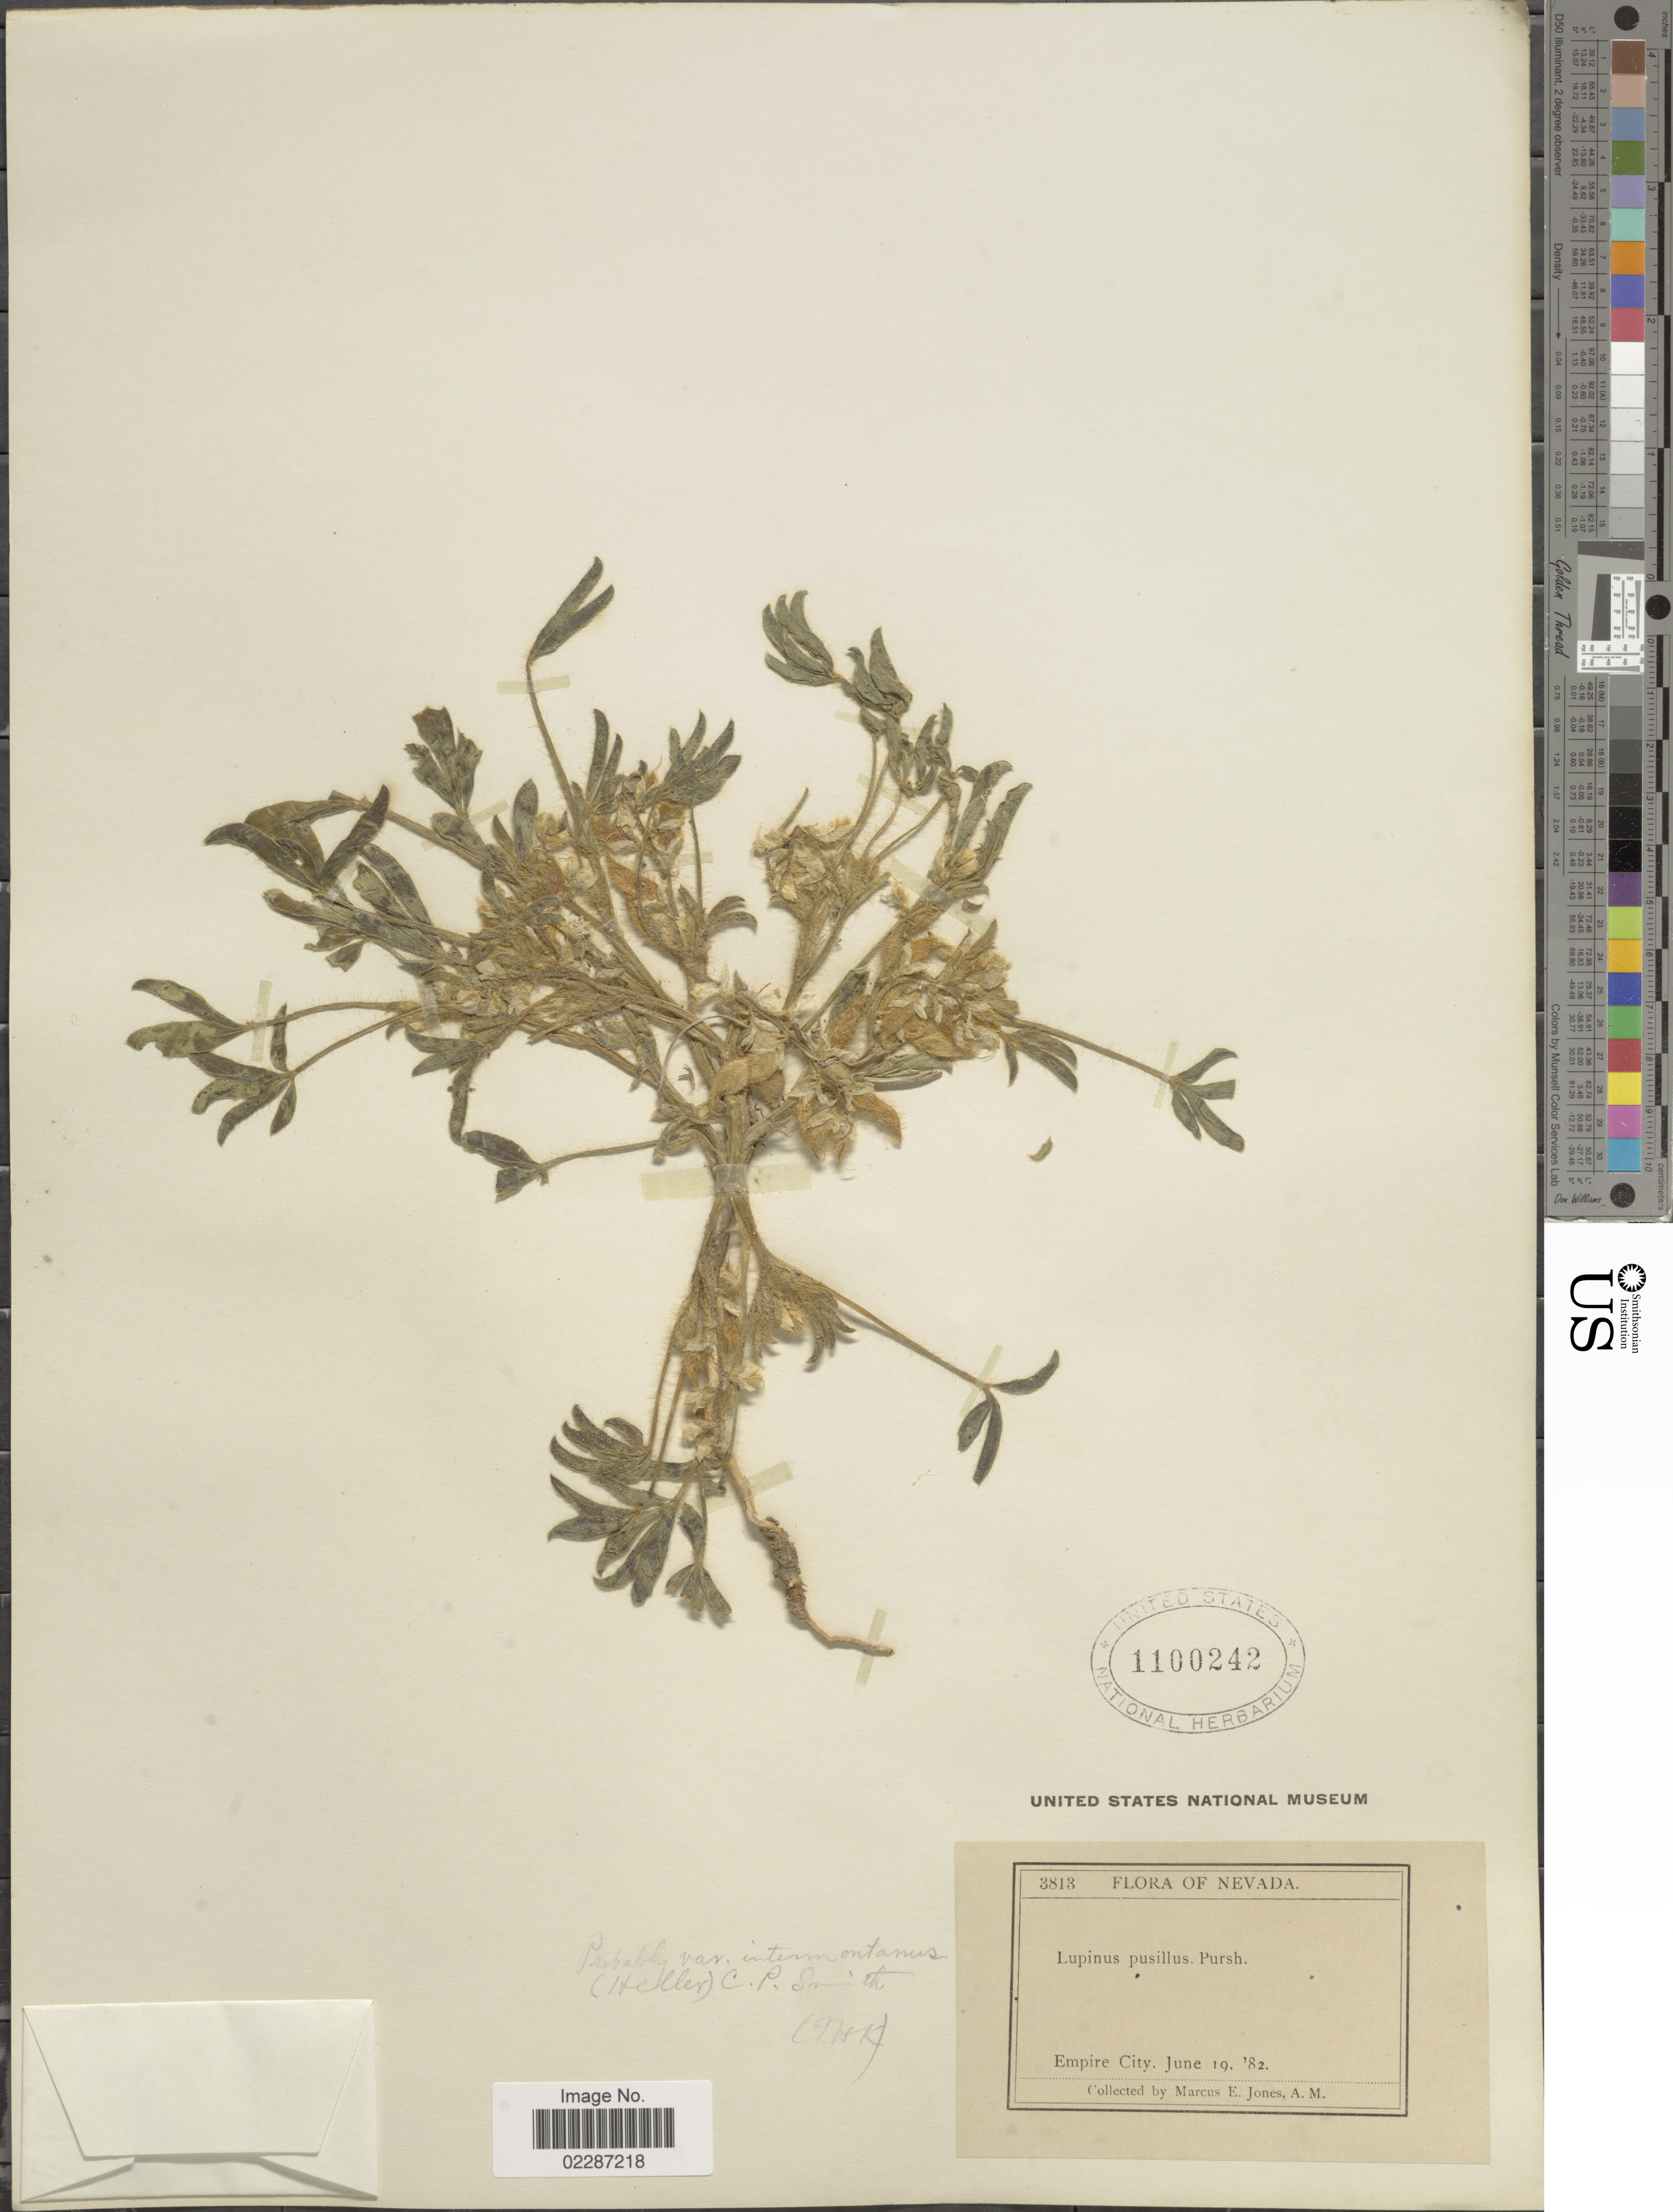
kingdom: Plantae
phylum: Tracheophyta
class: Magnoliopsida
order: Fabales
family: Fabaceae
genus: Lupinus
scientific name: Lupinus pusillus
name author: Pursh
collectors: M. E. Jones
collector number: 3813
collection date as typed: Transcribed d/m/y: 19/6/82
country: United States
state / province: Nevada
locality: Empire City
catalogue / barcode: US 1100242